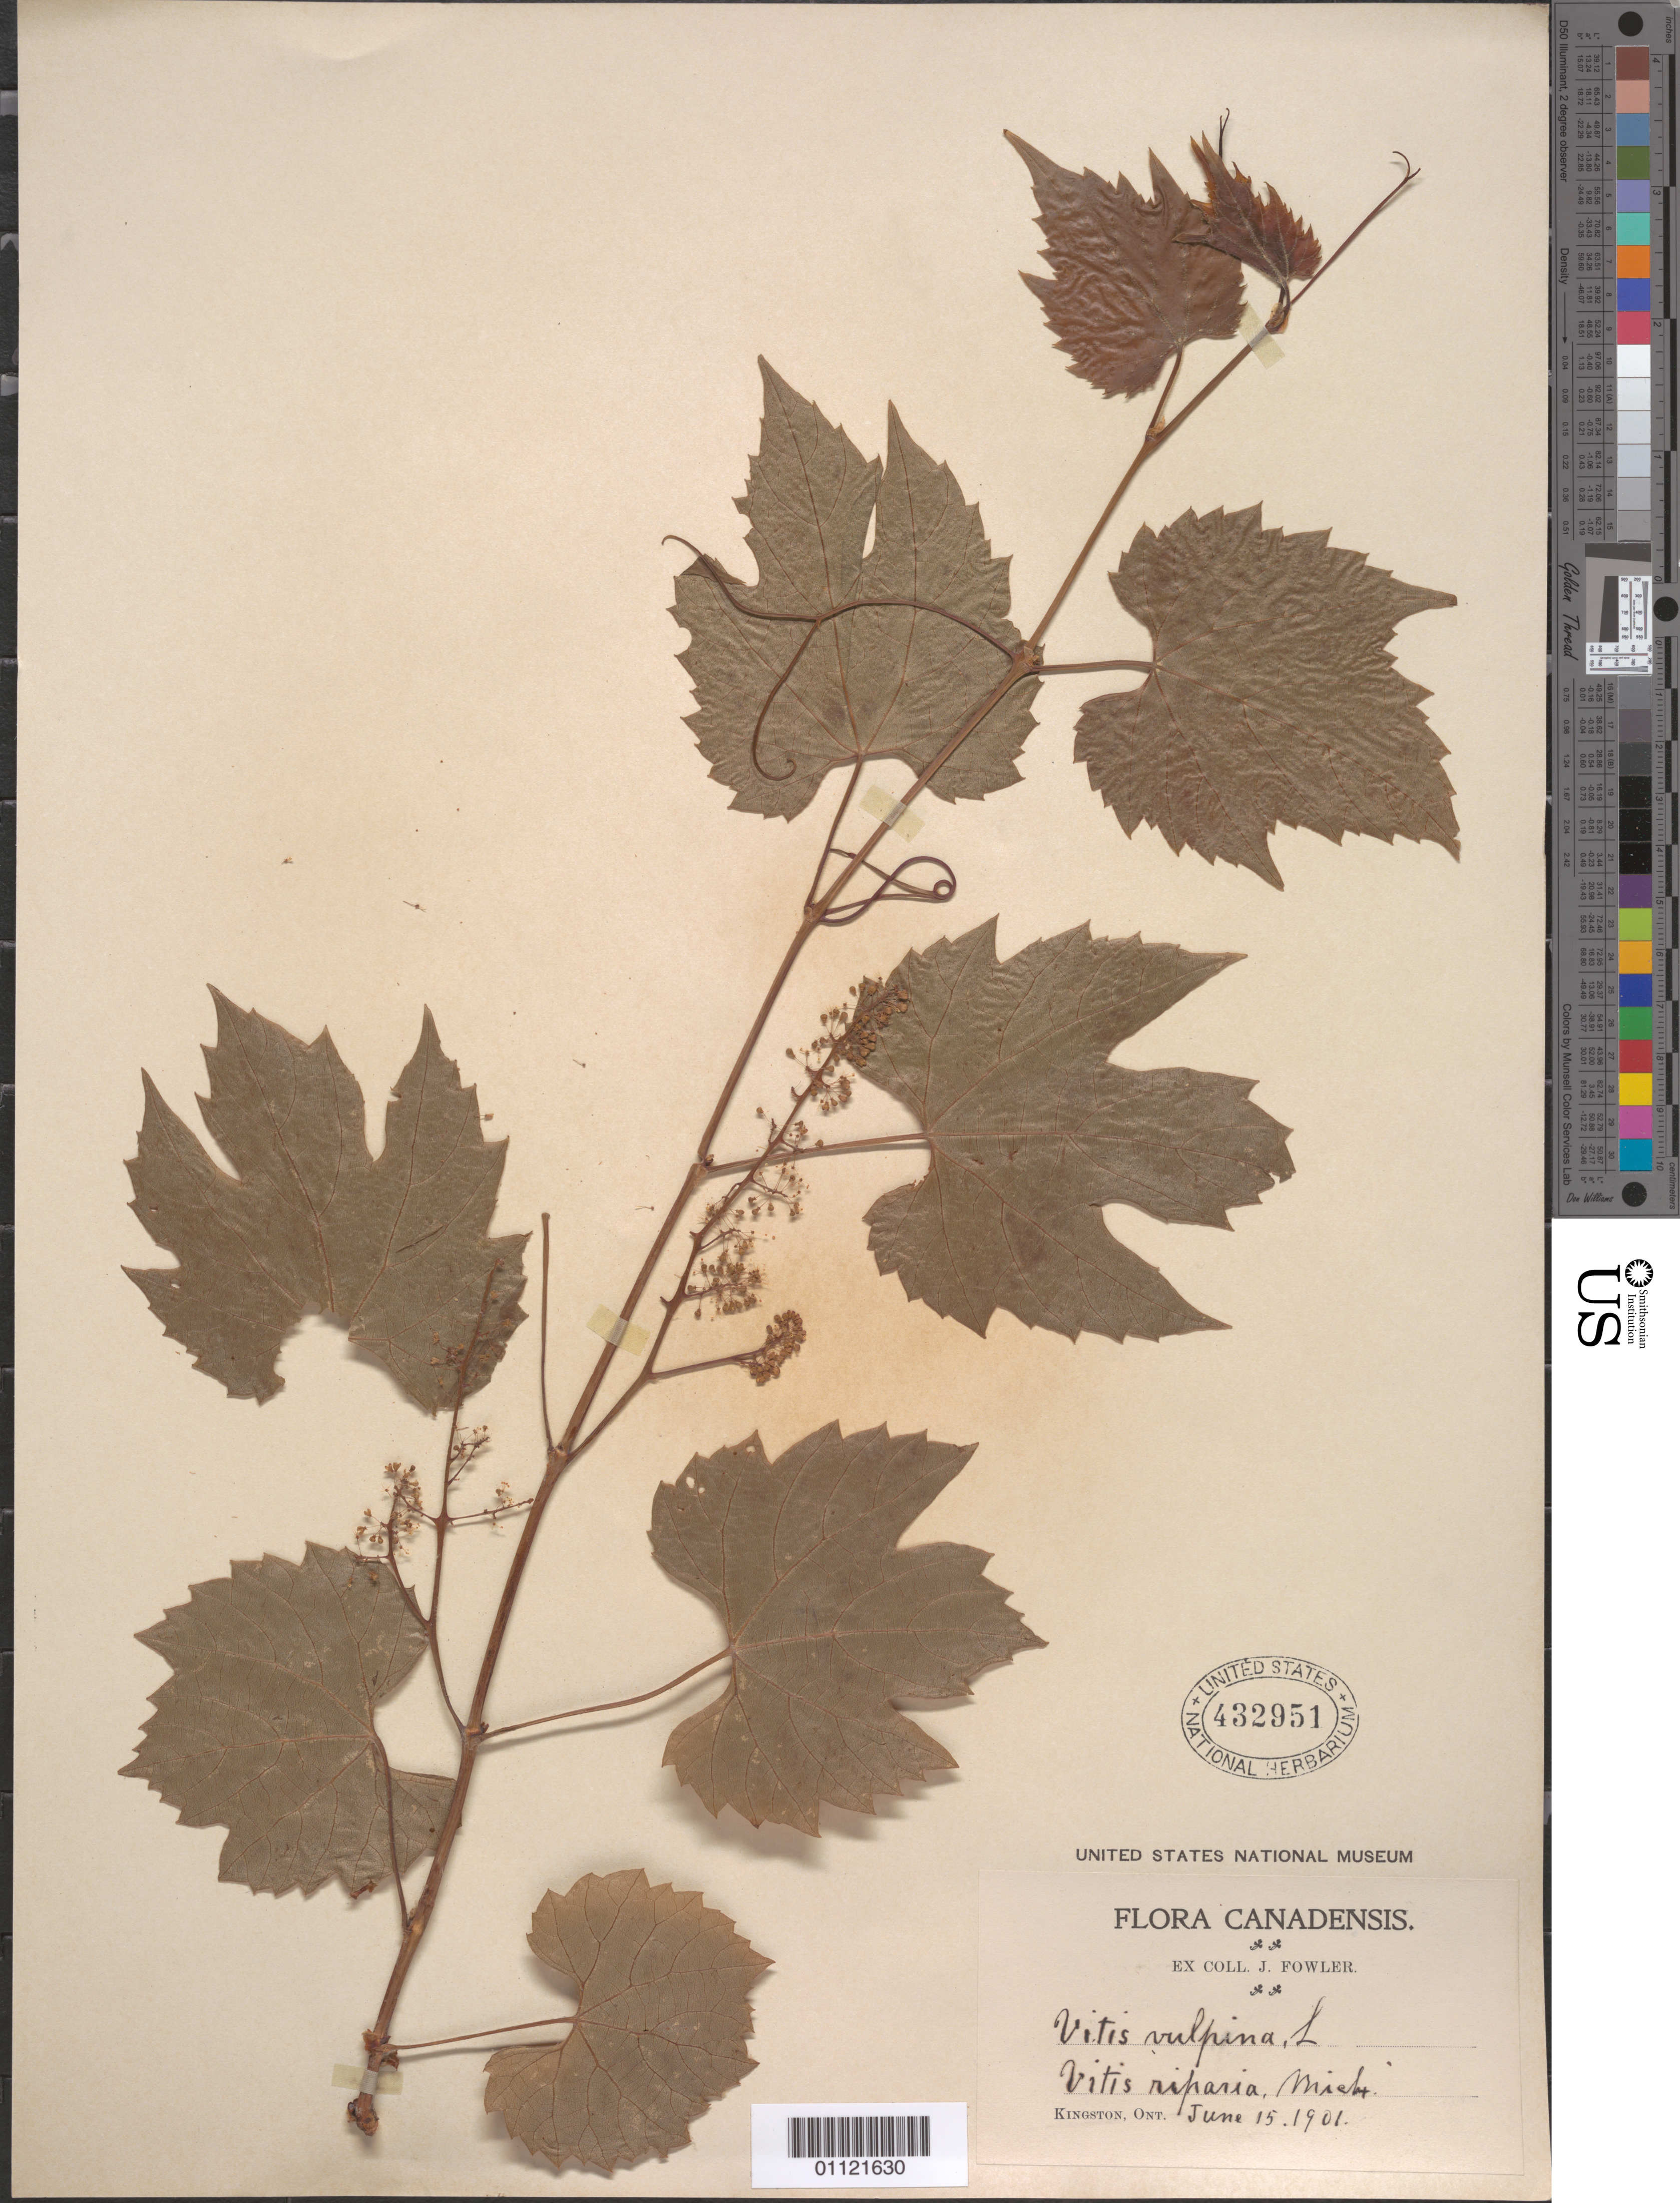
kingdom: Plantae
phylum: Tracheophyta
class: Magnoliopsida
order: Vitales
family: Vitaceae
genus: Vitis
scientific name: Vitis vulpina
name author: L.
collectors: J. P. Fowler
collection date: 1901-06-15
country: Canada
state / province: Ontario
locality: Kingston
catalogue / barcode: US 432951